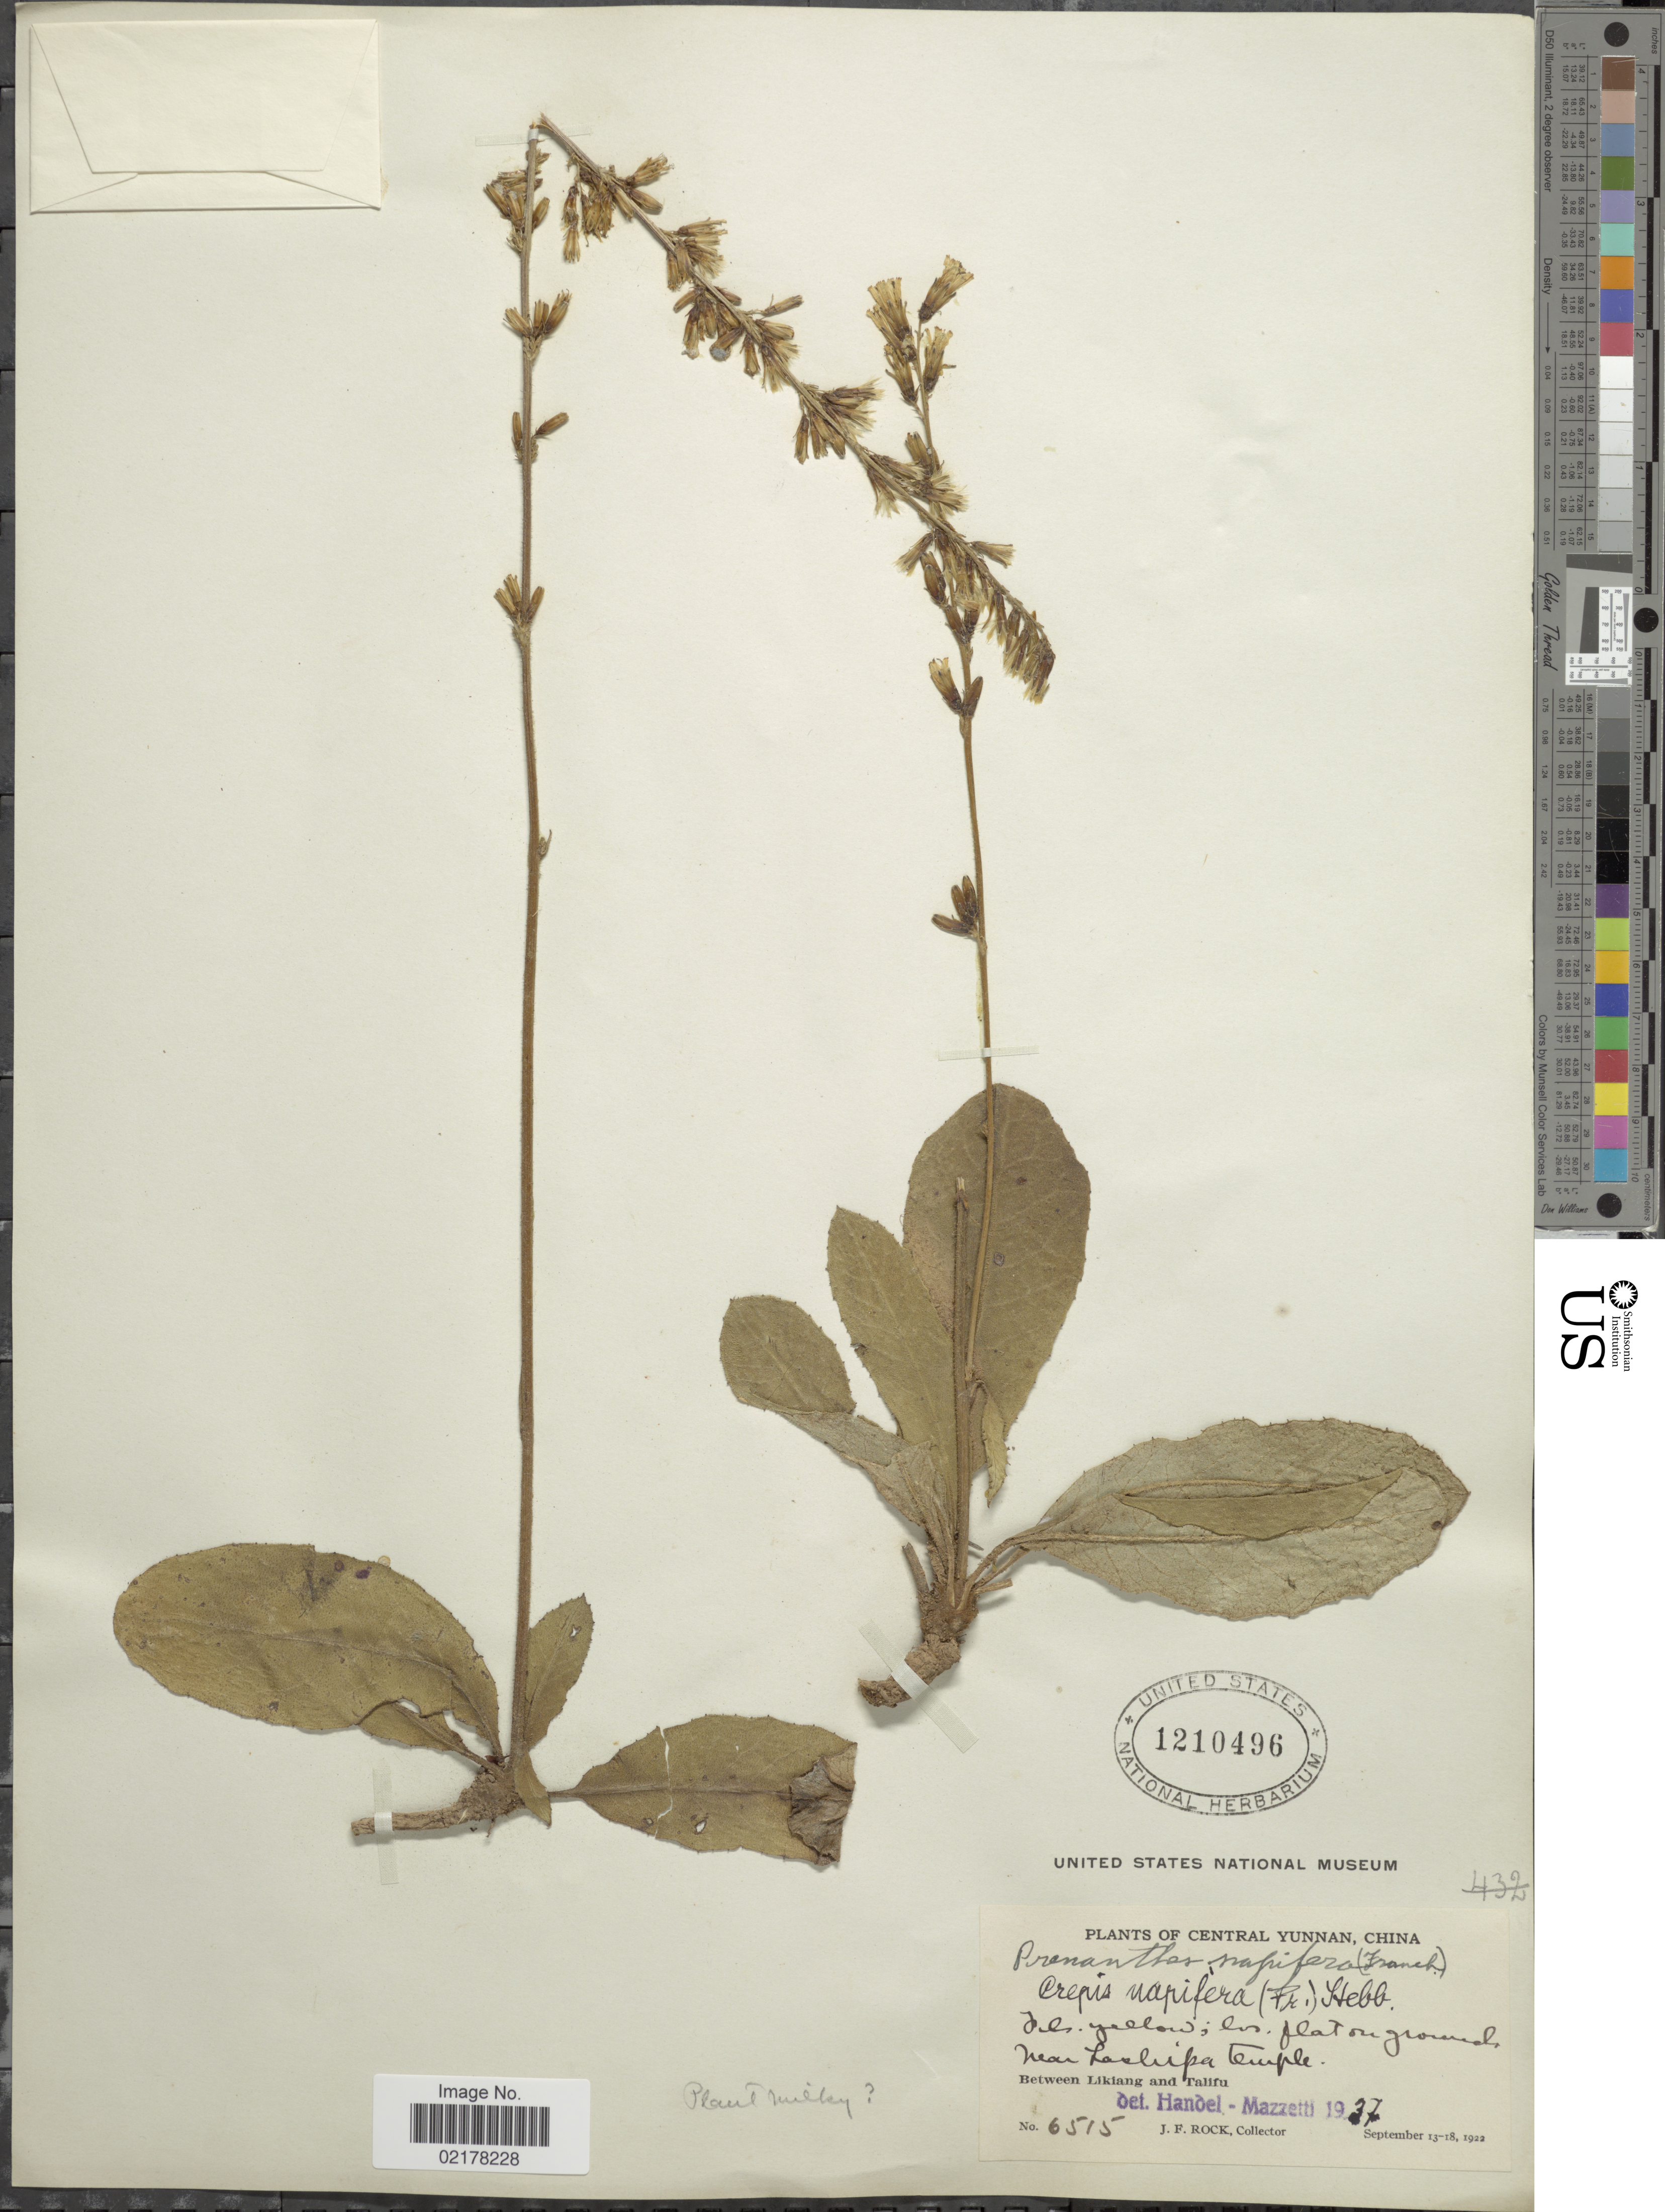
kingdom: Plantae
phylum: Tracheophyta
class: Magnoliopsida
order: Asterales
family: Asteraceae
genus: Crepis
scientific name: Crepis napifera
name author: (Franch.) Babc.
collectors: J. F. Rock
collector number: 6515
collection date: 1922-09-13/1922-09-18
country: China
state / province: Yunnan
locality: Central Yunnan. Between Likiang and Talifu. near Lashipa Temple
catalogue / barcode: US 1210496